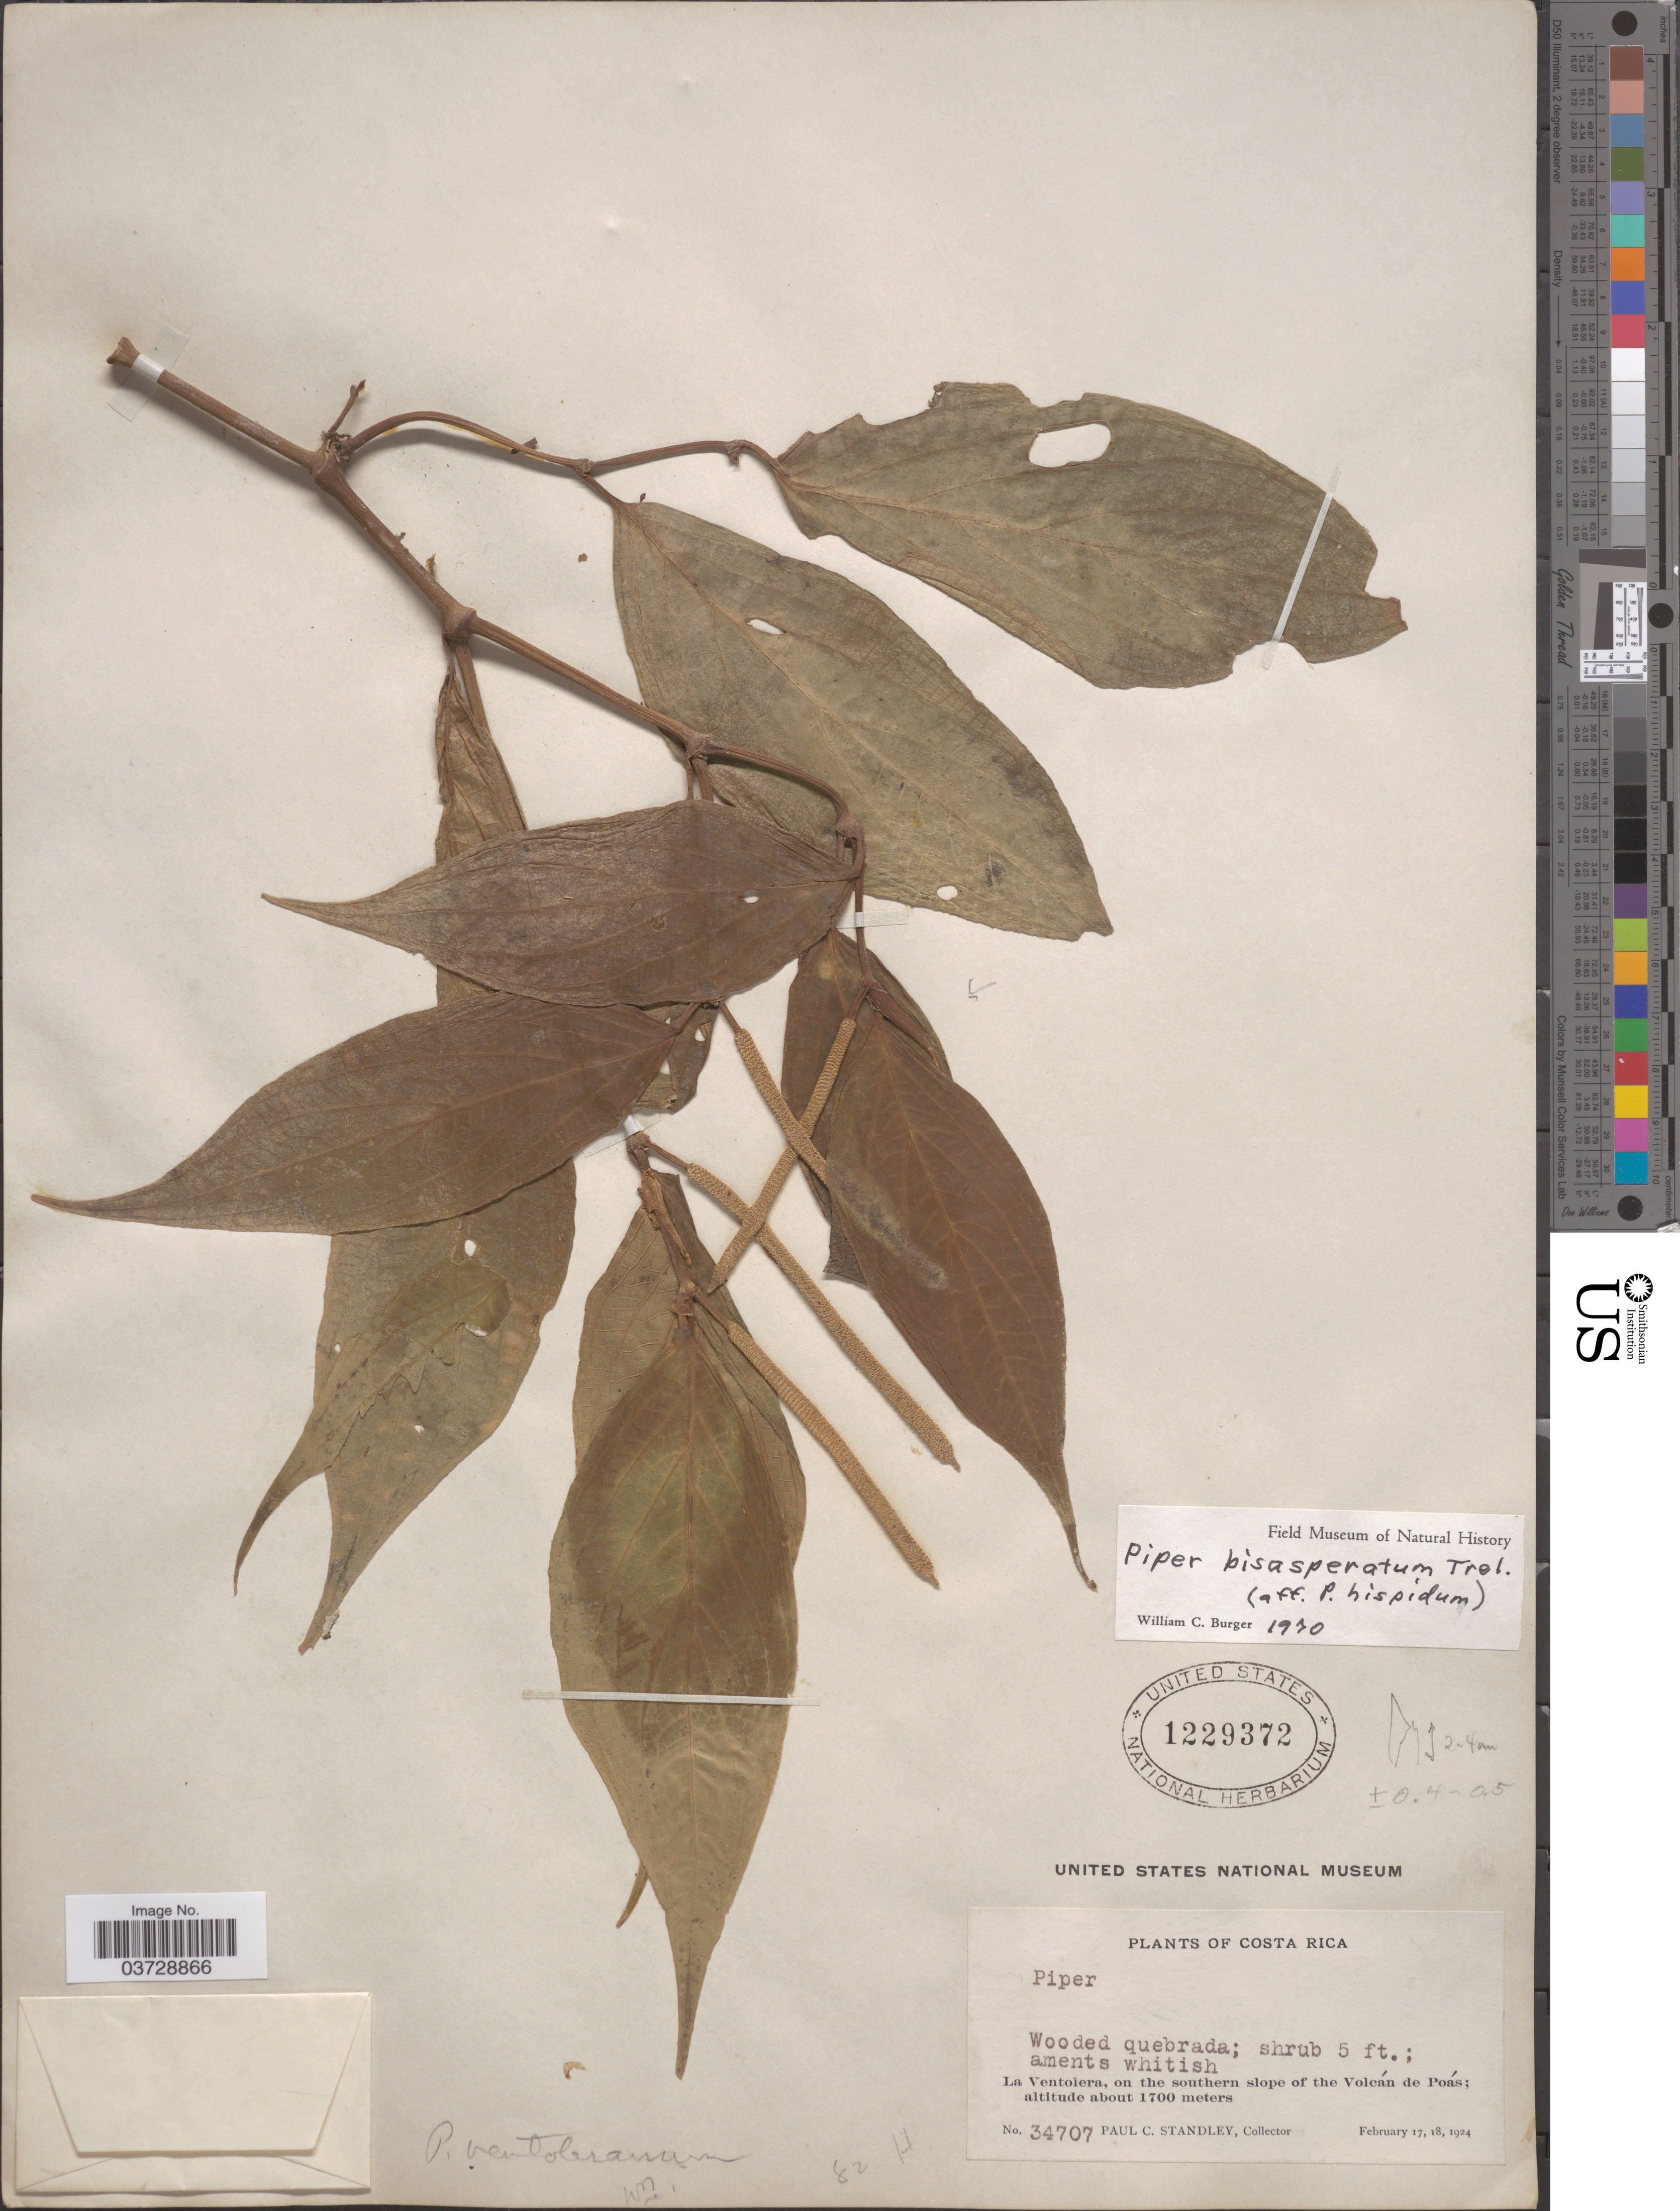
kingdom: Plantae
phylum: Tracheophyta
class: Magnoliopsida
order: Piperales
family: Piperaceae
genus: Piper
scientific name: Piper bisasperatum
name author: Trel.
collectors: P. C. Standley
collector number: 34707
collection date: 1924-02-17/1924-02-18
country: Costa Rica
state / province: San José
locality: La Ventolera, on the southern slope of the Volcán de Poás.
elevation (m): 1700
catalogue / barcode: US 1229372